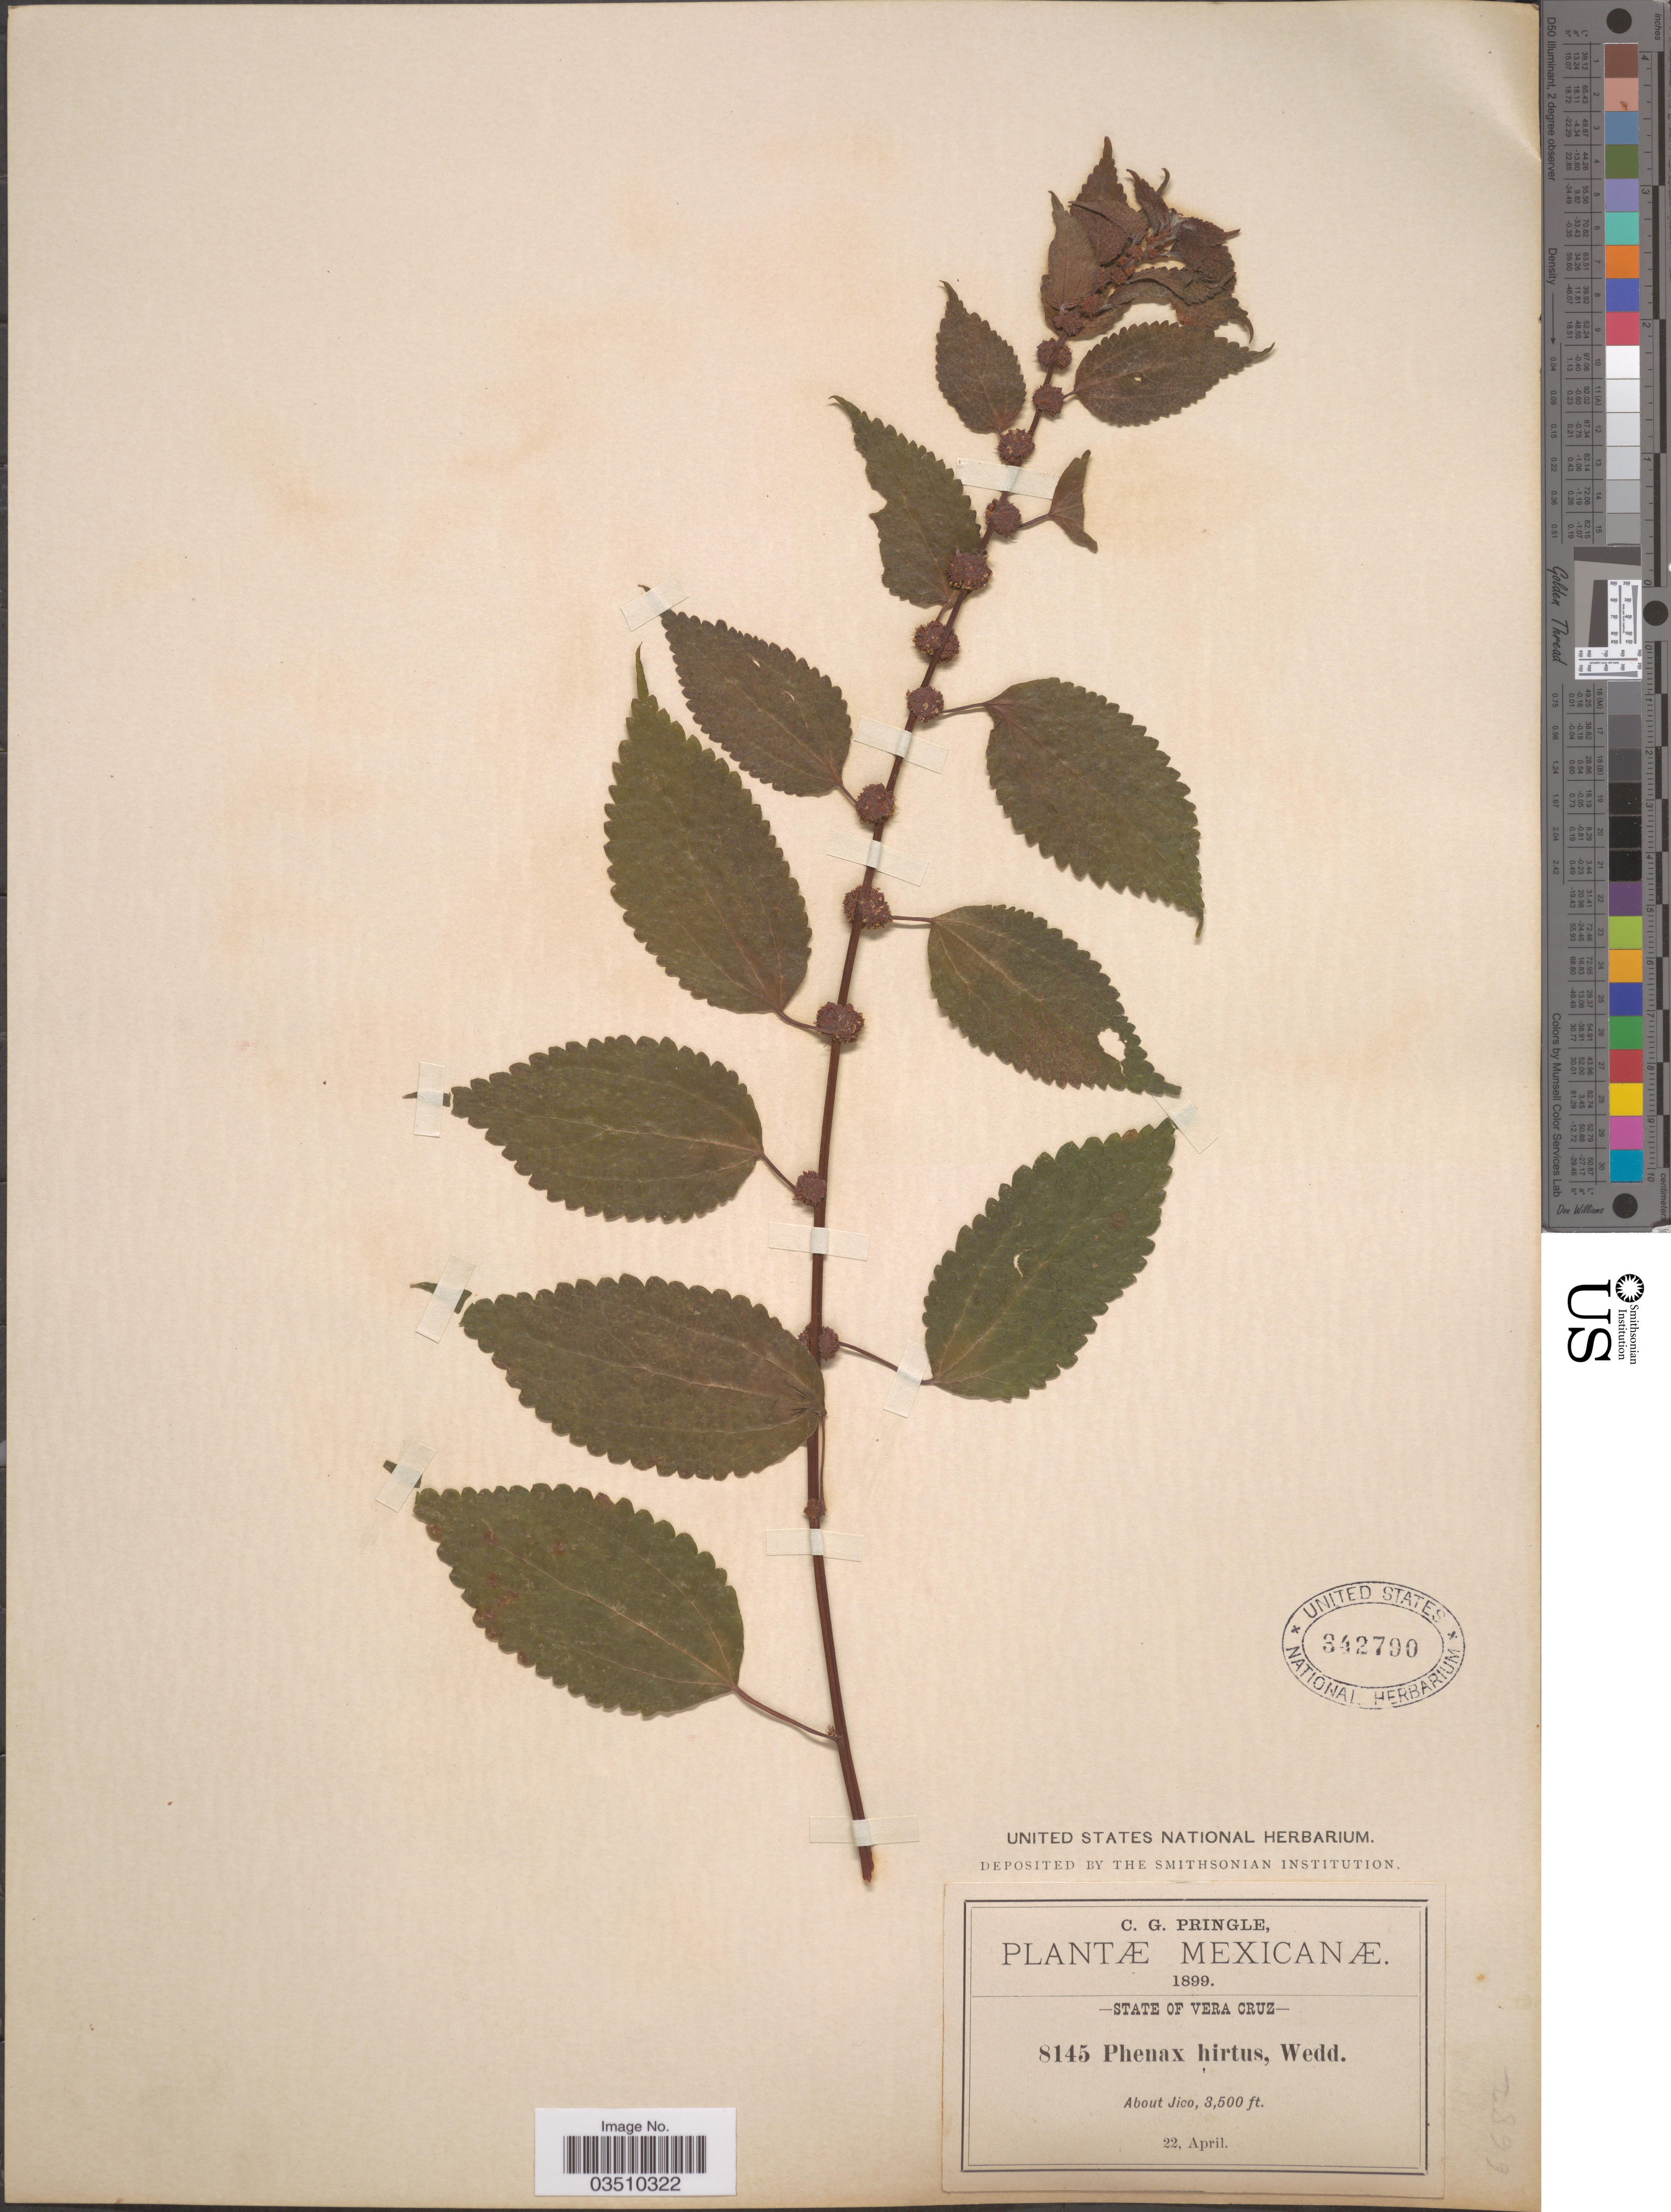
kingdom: Plantae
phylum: Tracheophyta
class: Magnoliopsida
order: Rosales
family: Urticaceae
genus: Phenax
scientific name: Phenax hirtus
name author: (Sw.) Wedd.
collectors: C. G. Pringle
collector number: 8145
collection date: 1899-04-22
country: Mexico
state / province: Veracruz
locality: State of Vera Cruz. About Jico.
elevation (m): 1067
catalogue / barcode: US 342790